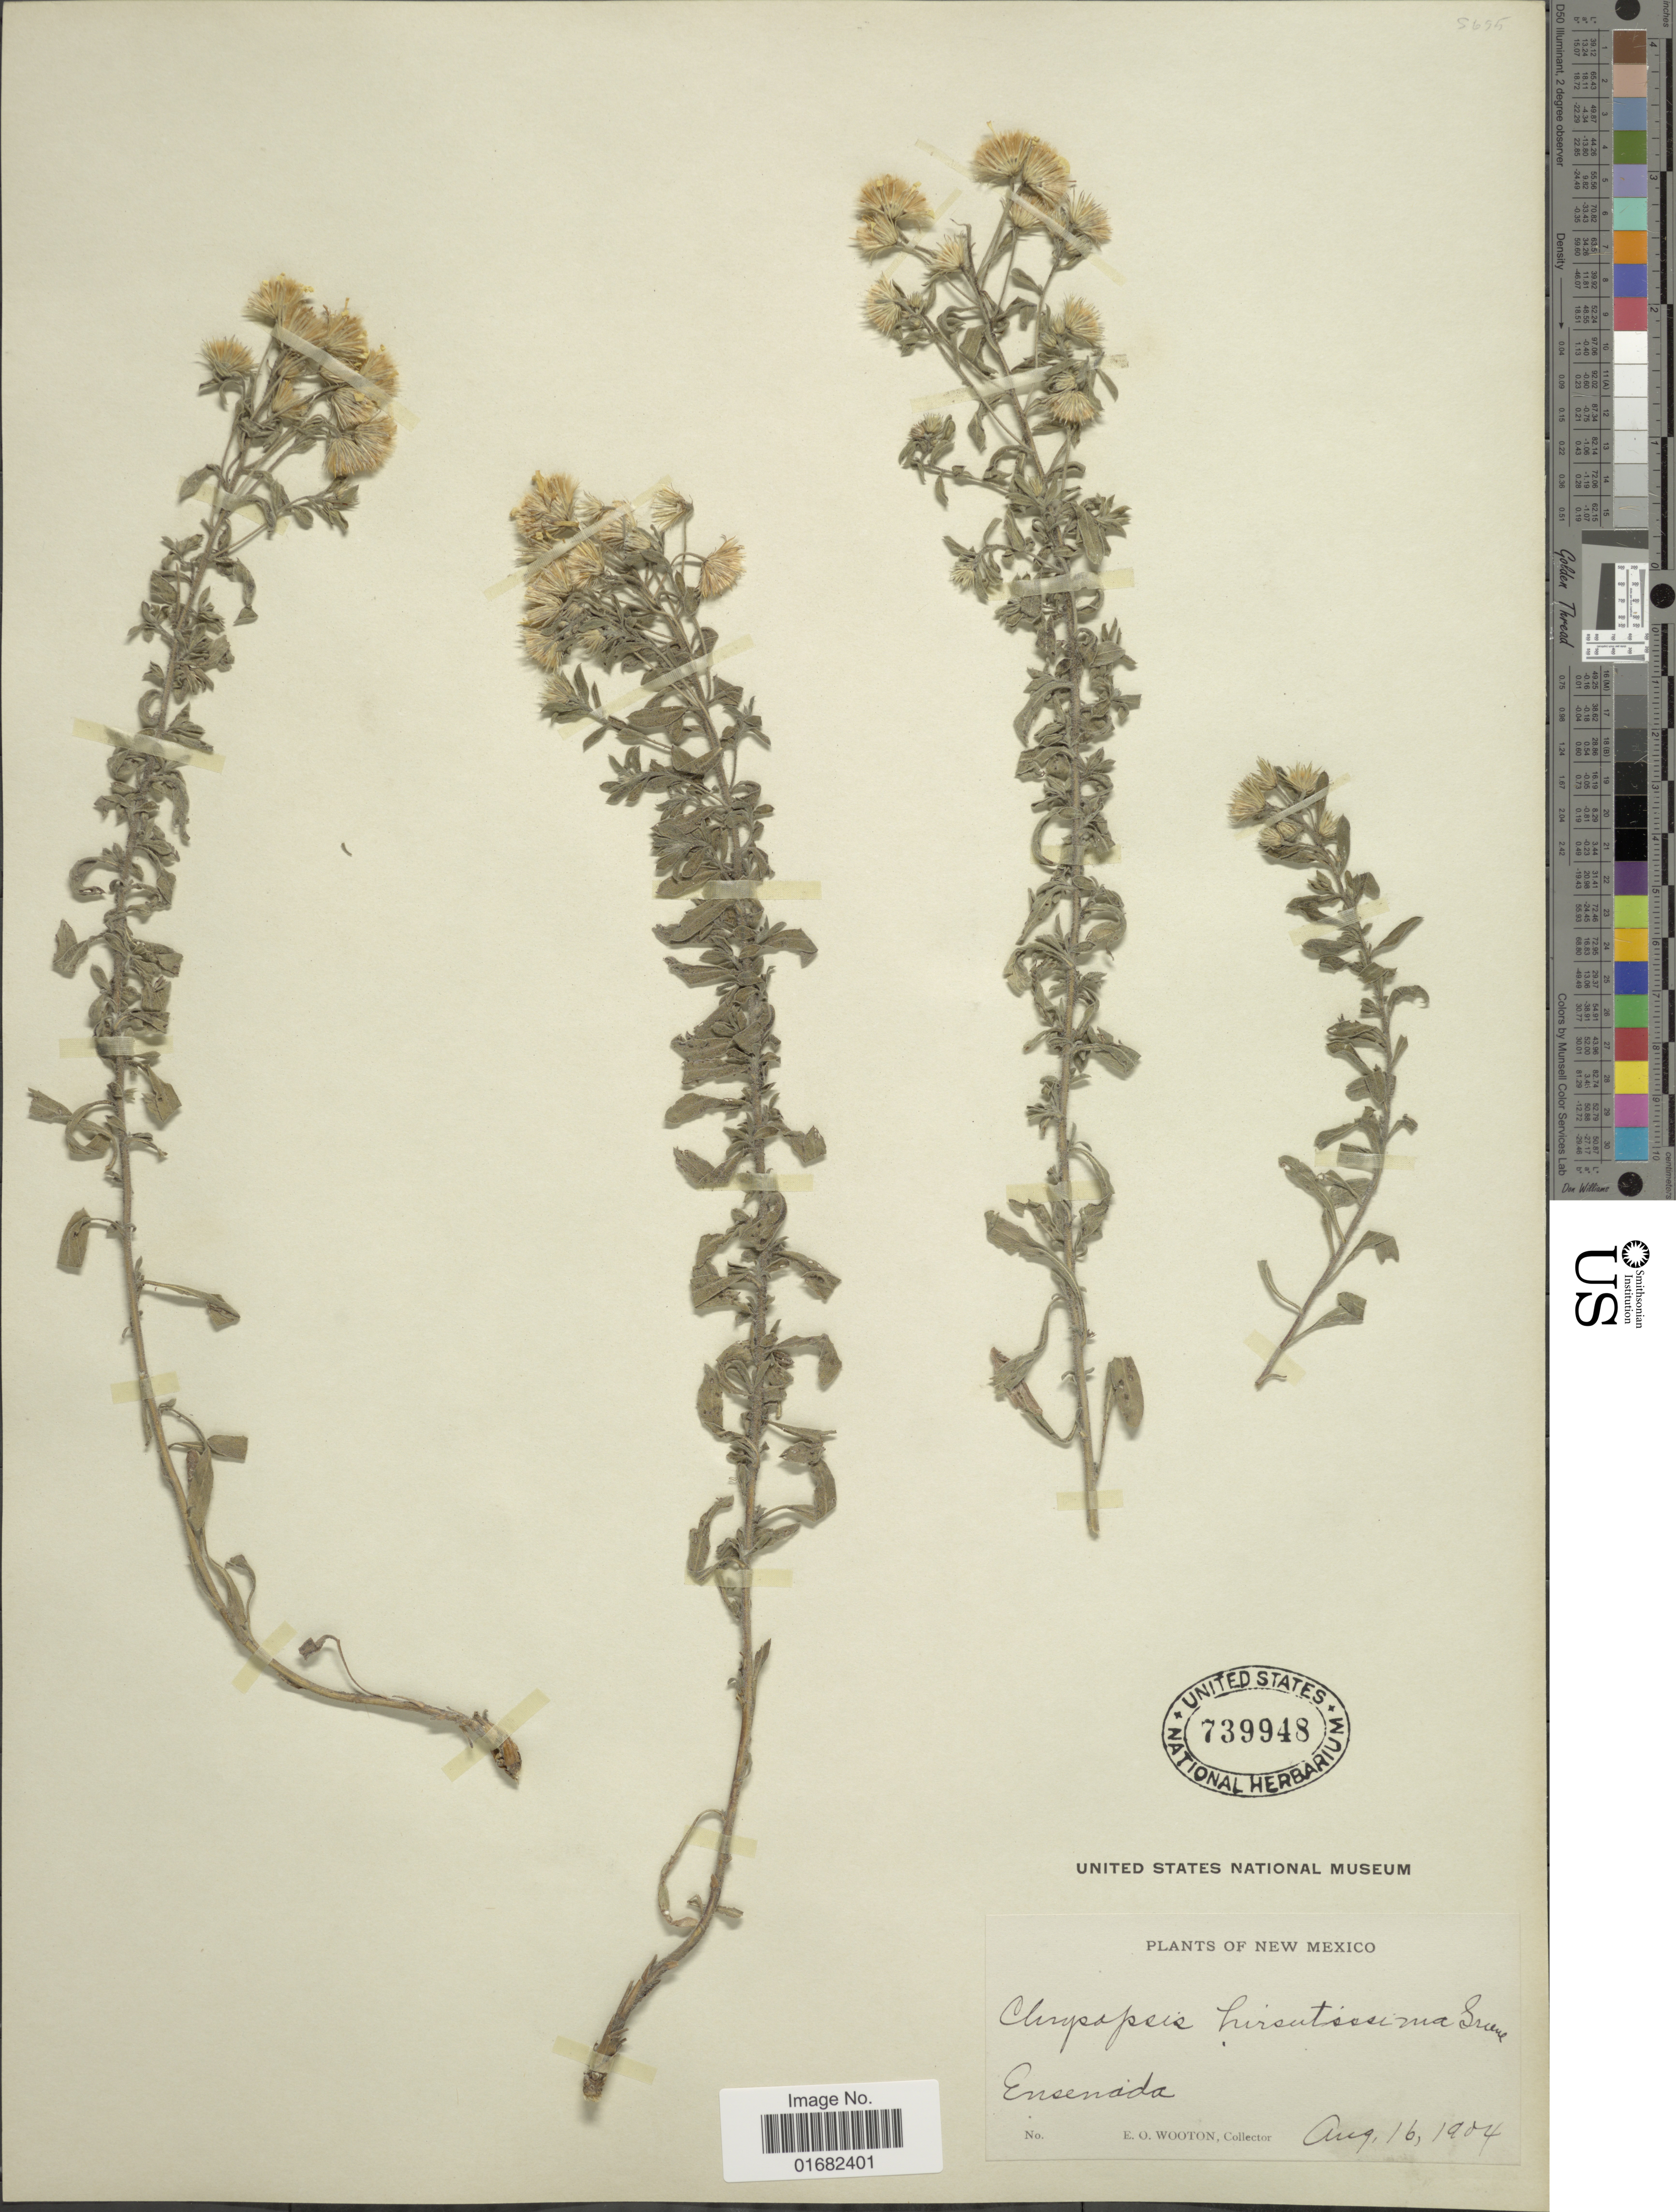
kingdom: Plantae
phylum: Tracheophyta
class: Magnoliopsida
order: Asterales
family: Asteraceae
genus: Heterotheca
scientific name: Heterotheca hirsutissima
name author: Greene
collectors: E. O. Wooton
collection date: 1904-08-16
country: United States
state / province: New Mexico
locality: Ensenada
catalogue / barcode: US 739948